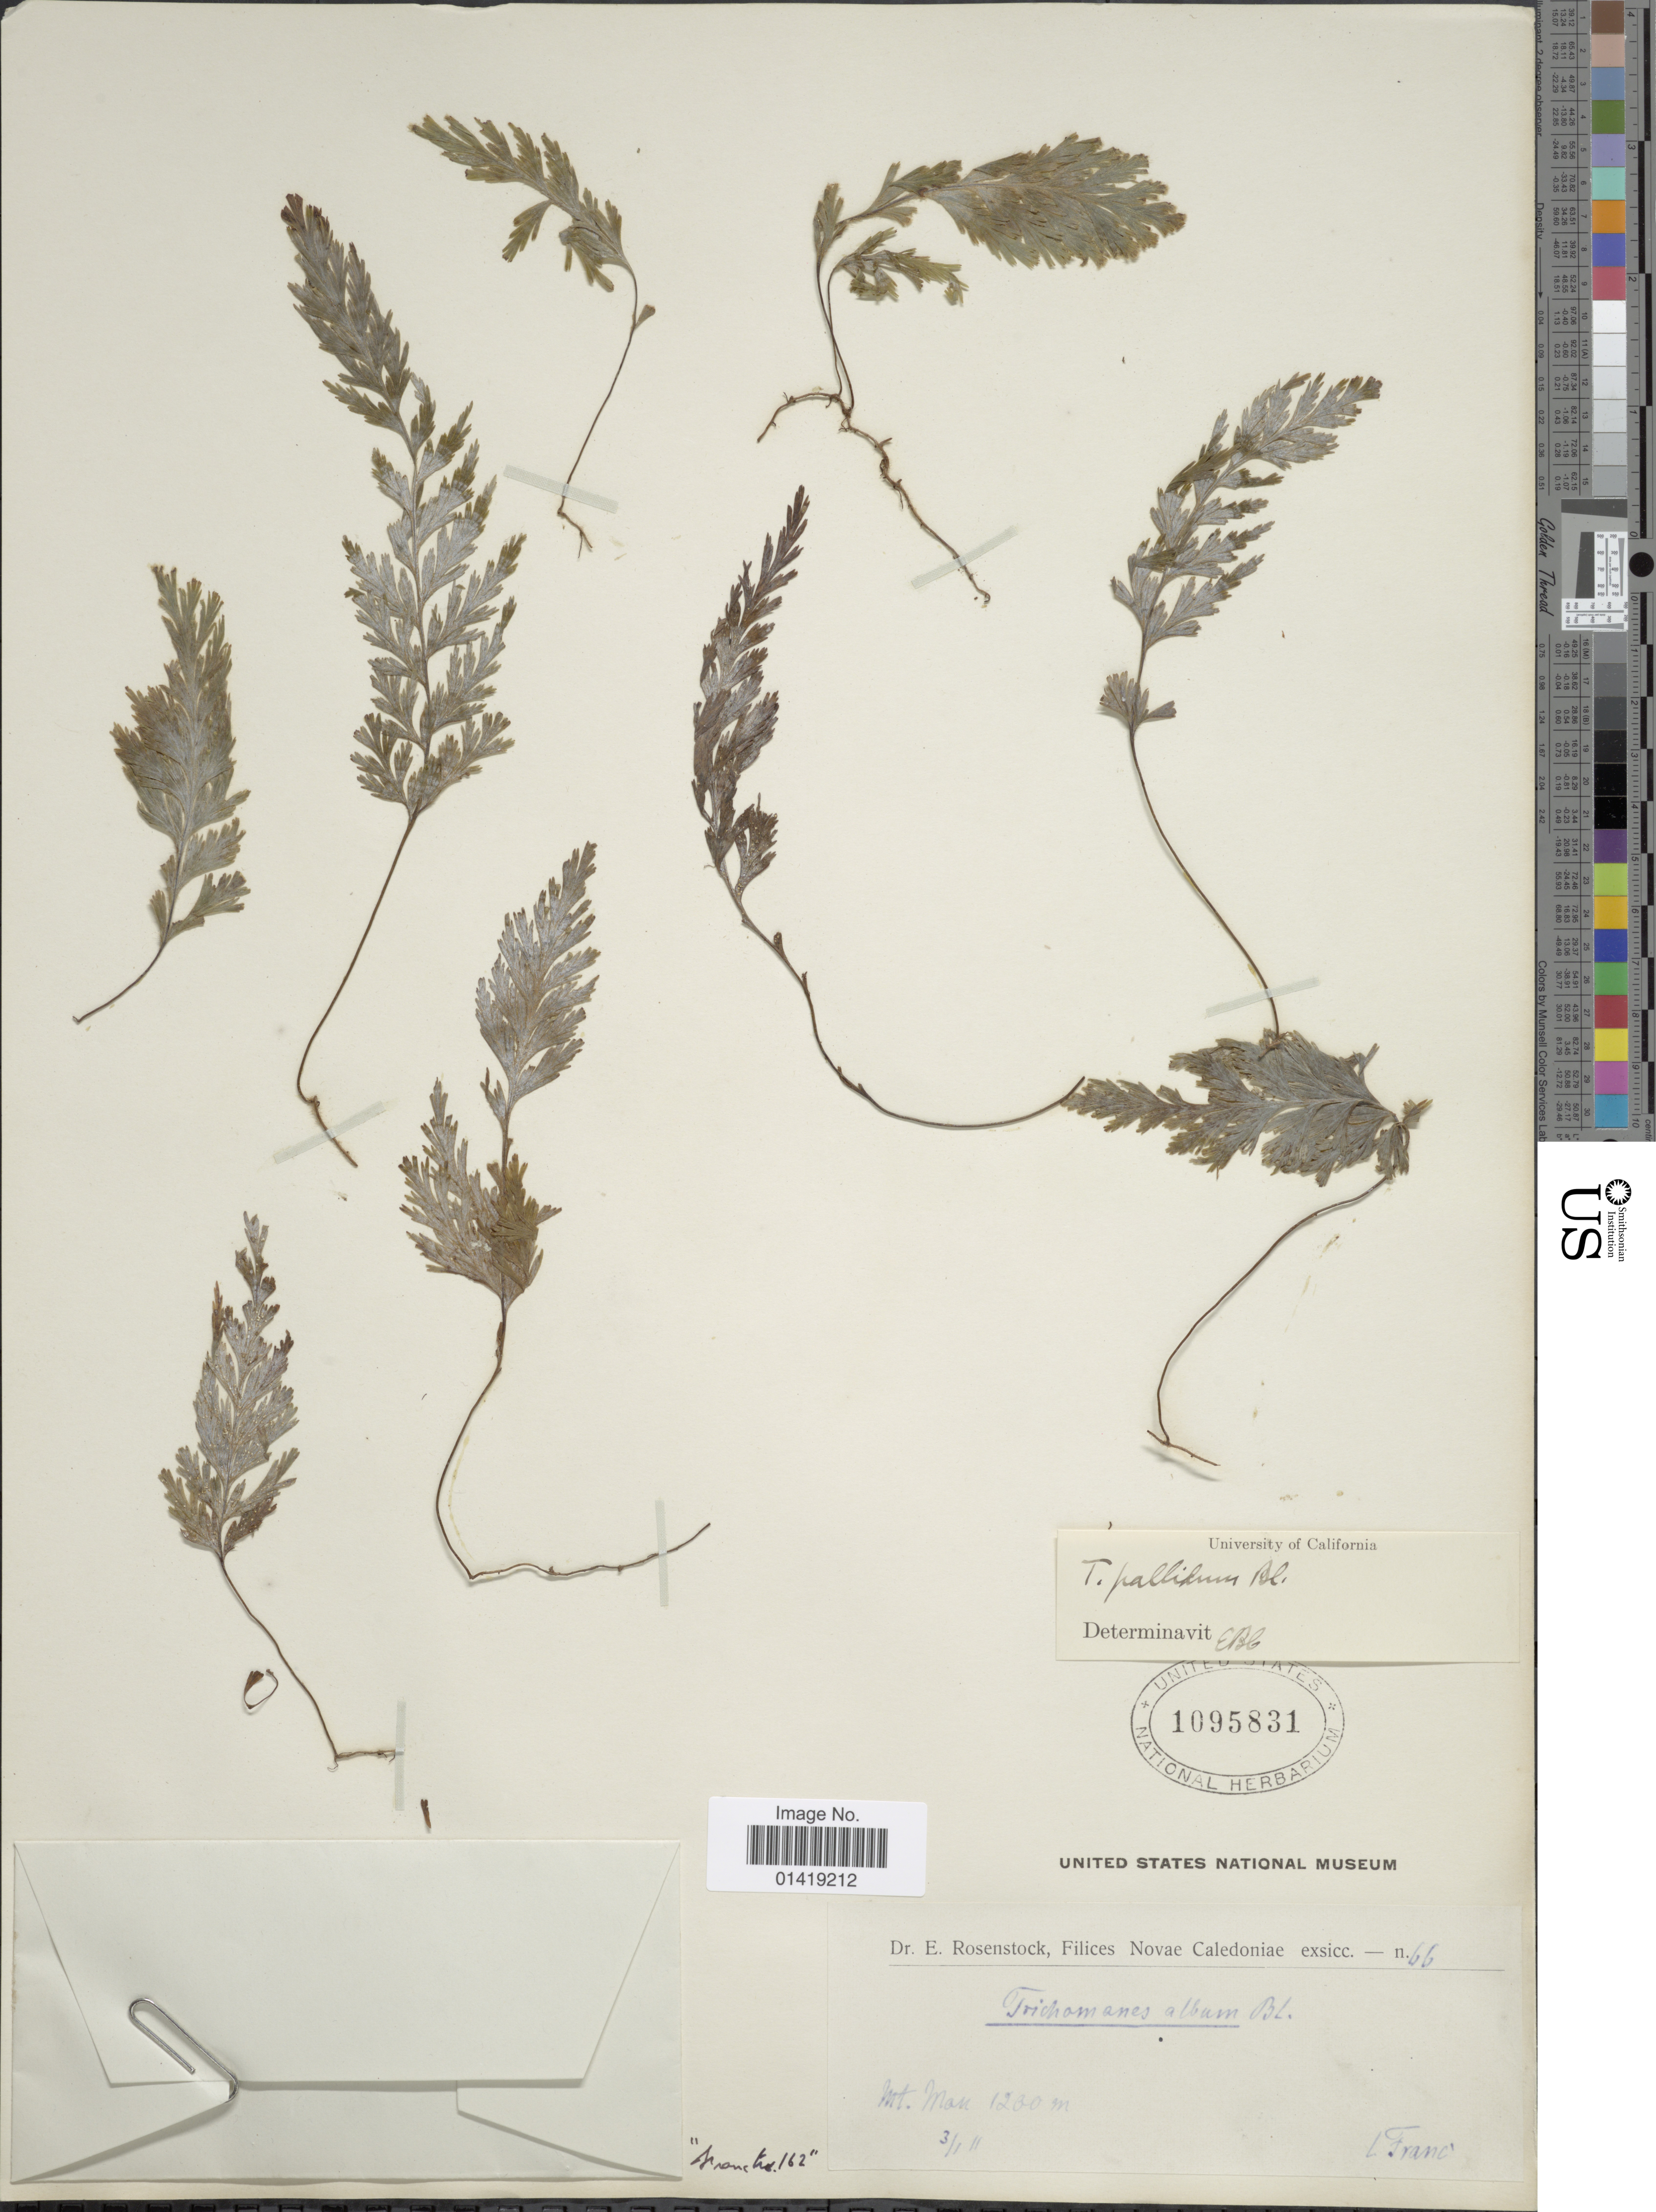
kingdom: Plantae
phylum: Tracheophyta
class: Polypodiopsida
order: Hymenophyllales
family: Hymenophyllaceae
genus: Hymenophyllum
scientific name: Hymenophyllum pallidum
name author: (Blume) Ebihara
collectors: I. Franc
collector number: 66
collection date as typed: Transcribed d/m/y: 3/1/11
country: New Caledonia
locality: Mt. Mou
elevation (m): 1200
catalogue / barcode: US 1095831